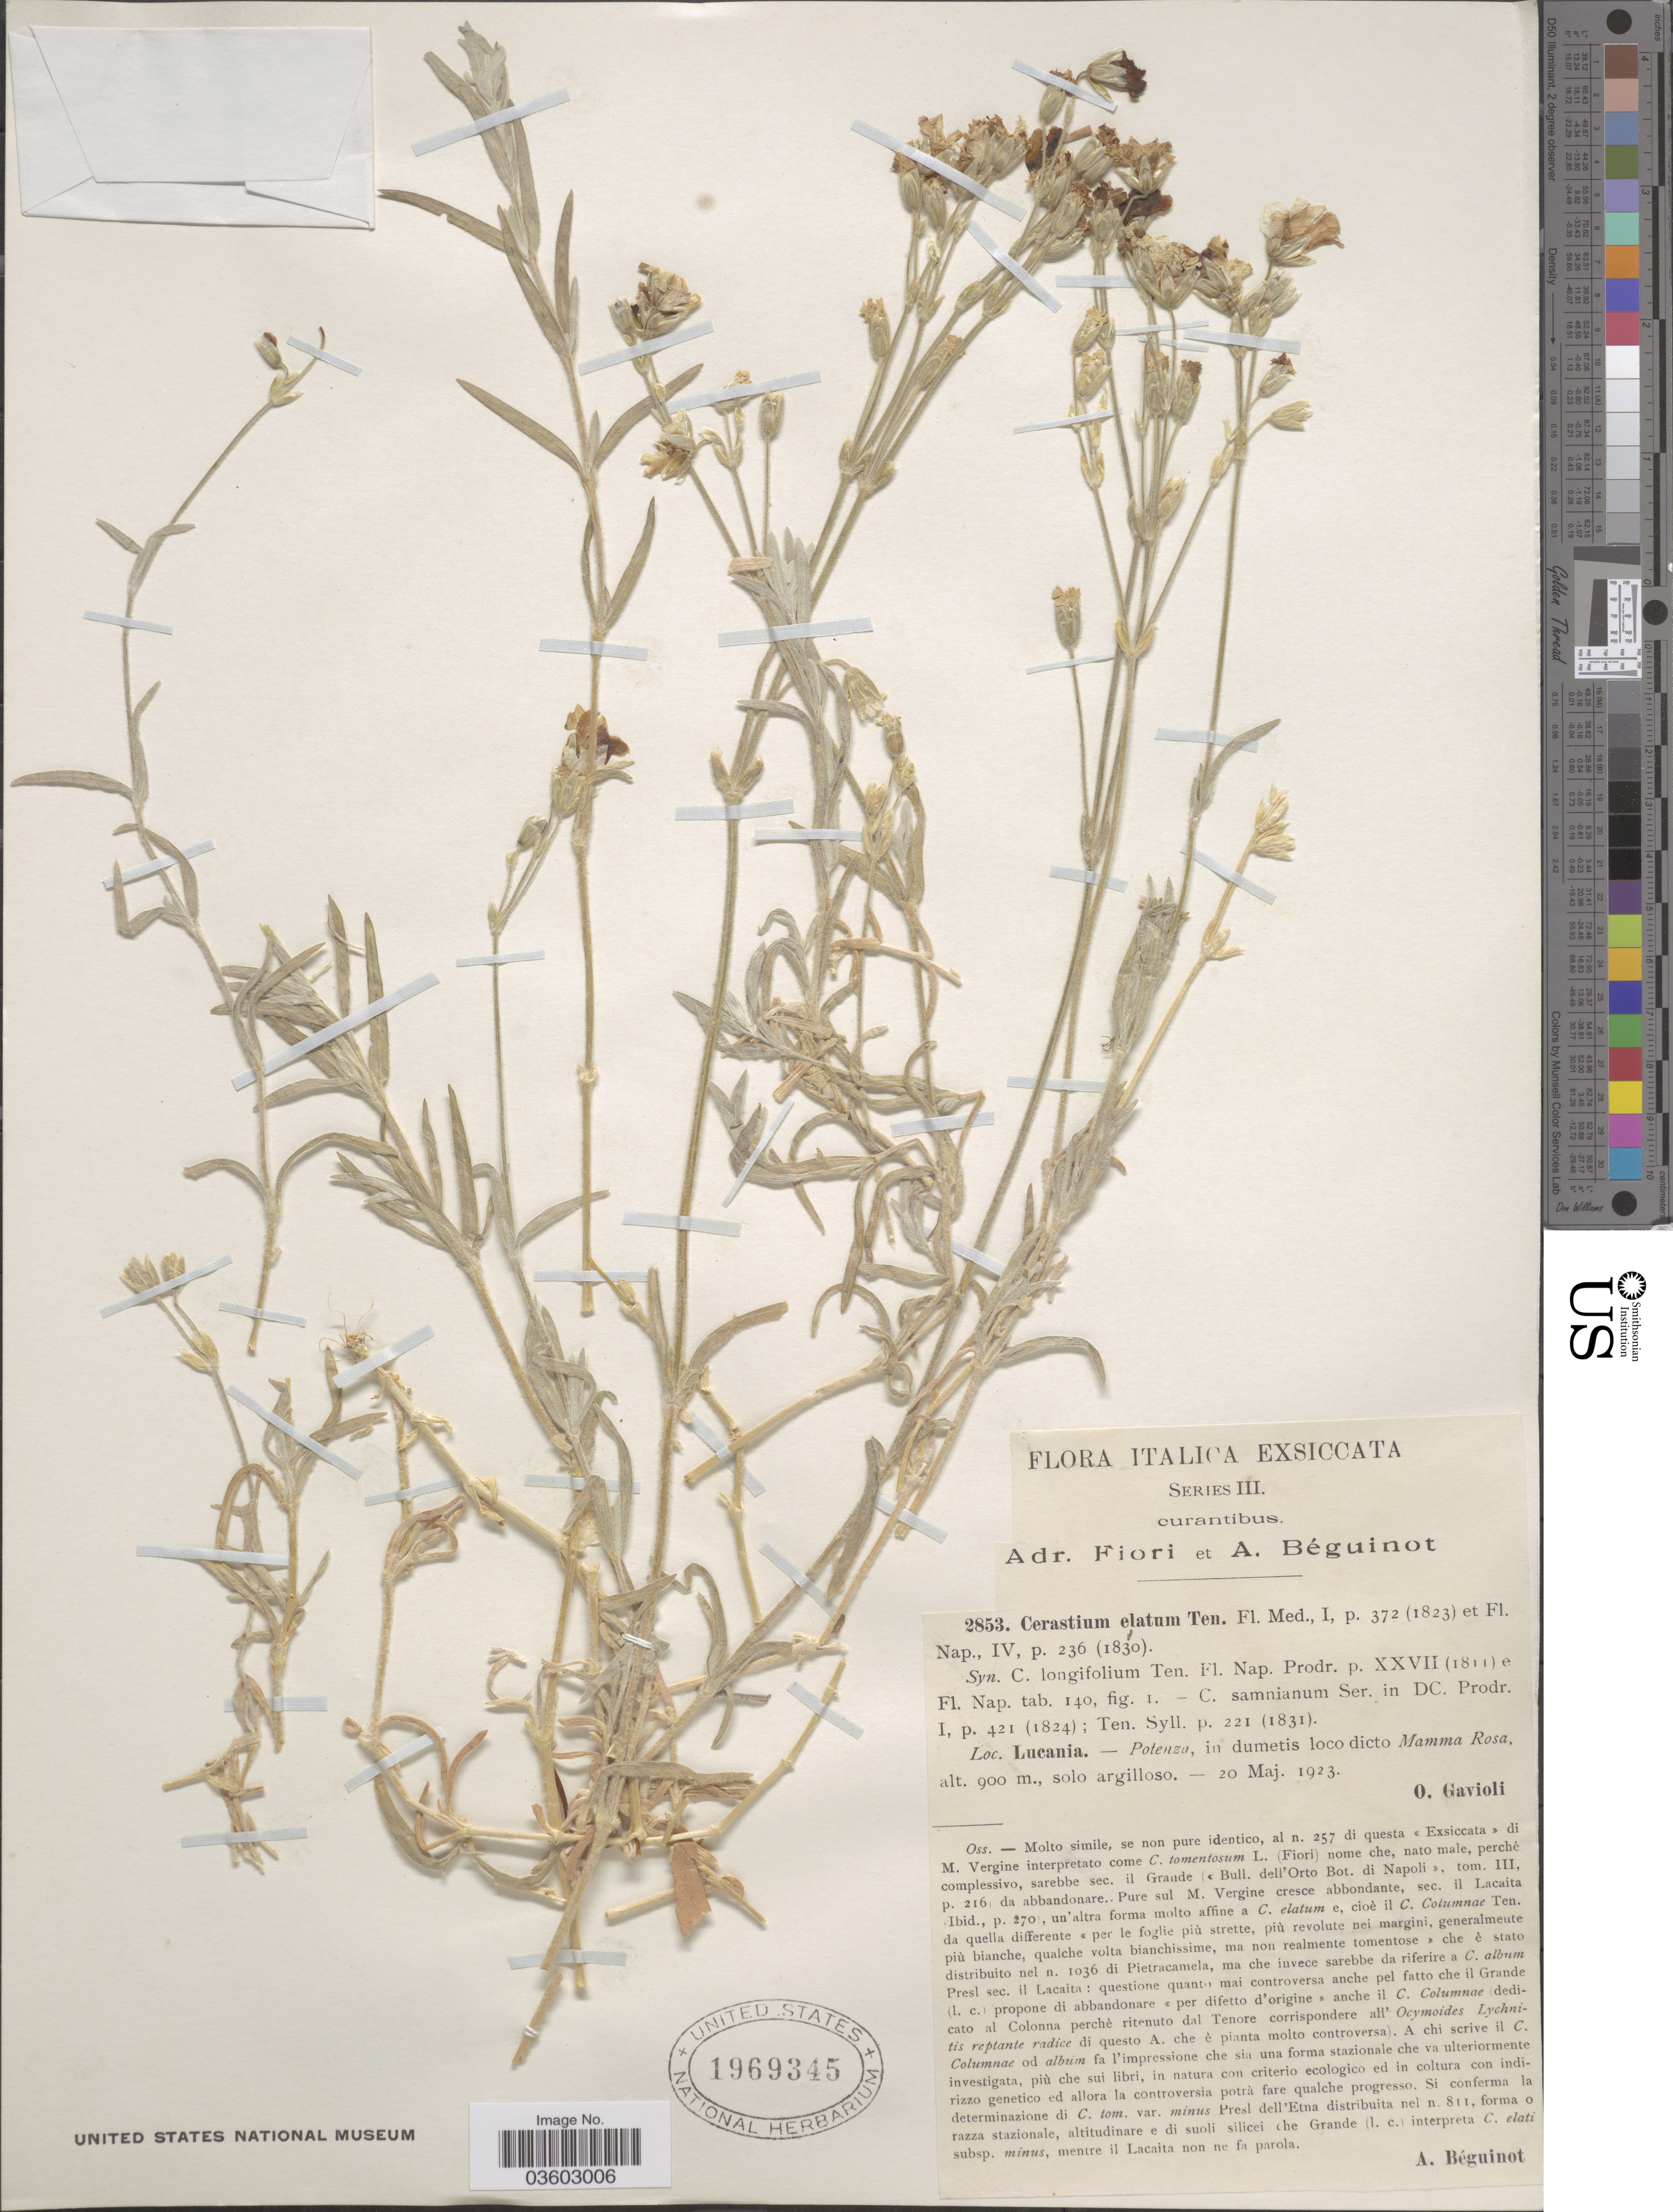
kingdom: Plantae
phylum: Tracheophyta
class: Magnoliopsida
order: Caryophyllales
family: Caryophyllaceae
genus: Cerastium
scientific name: Cerastium elatum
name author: Ten.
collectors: O. Gavioli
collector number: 2853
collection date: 1923-05-20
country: Italy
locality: Lucania.-Potenza, in dumetis loco dicto Mamma Rosa.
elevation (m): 900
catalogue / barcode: US 1969345